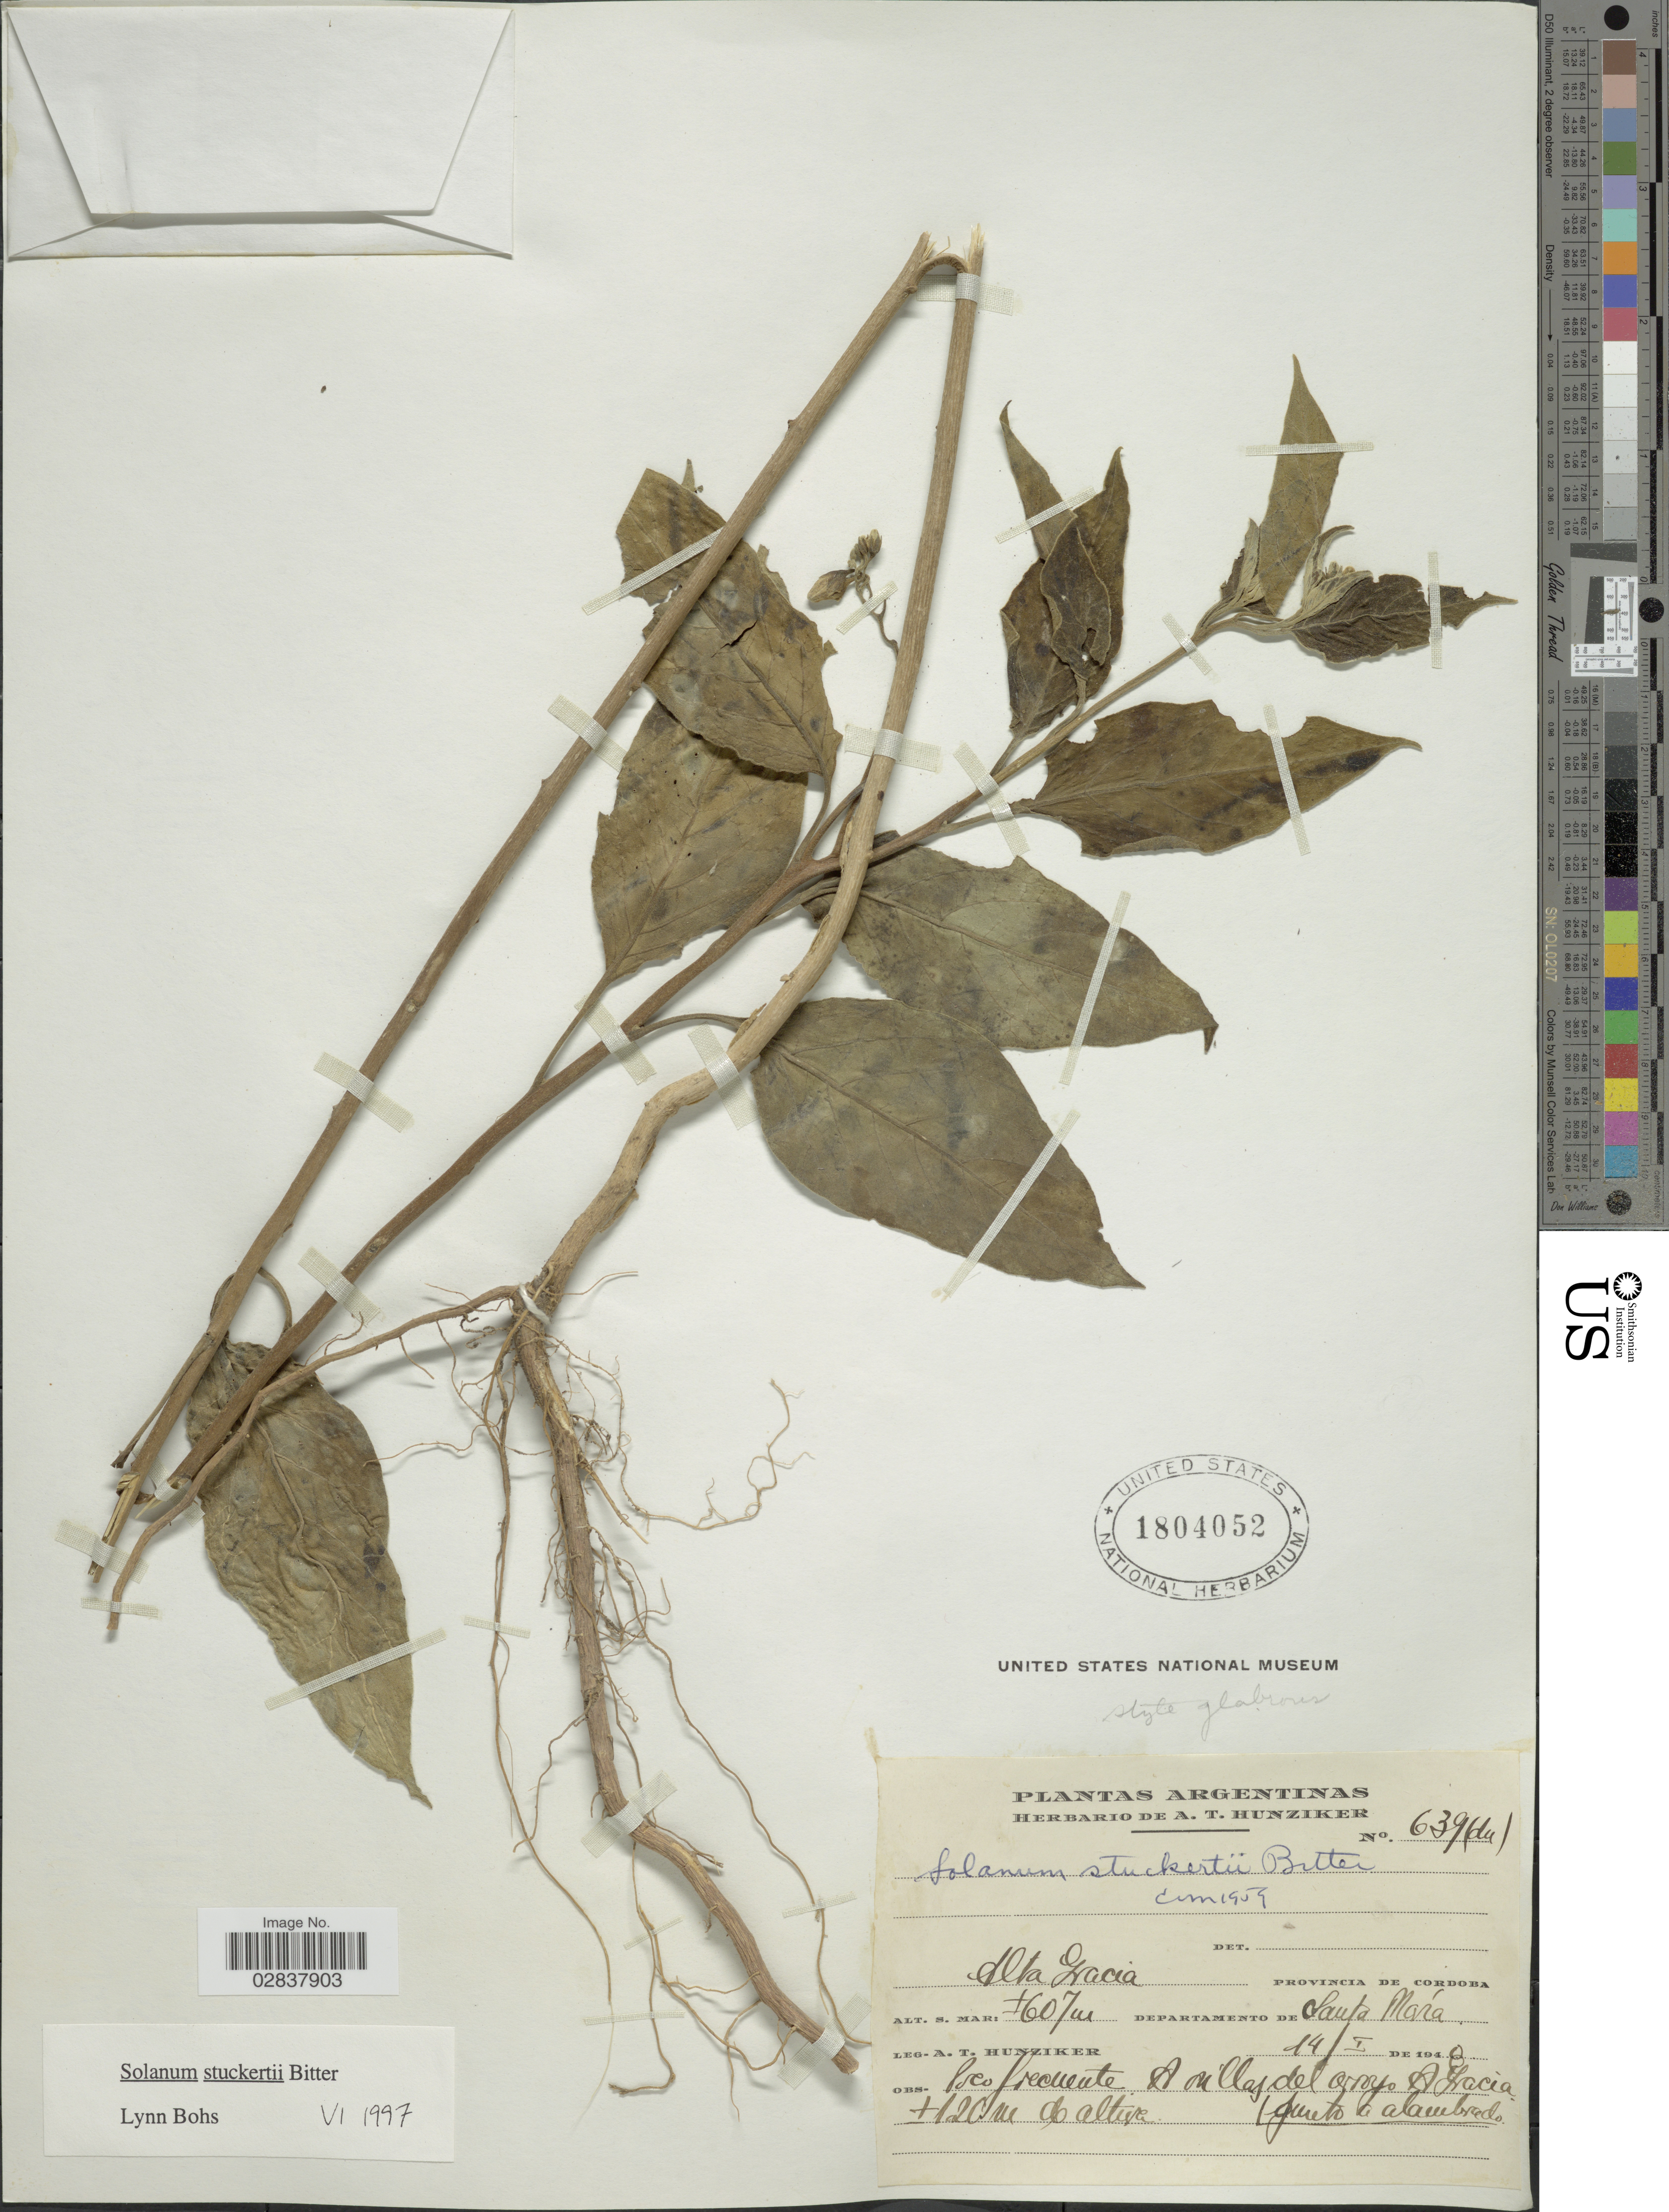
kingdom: Plantae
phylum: Tracheophyta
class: Magnoliopsida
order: Solanales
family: Solanaceae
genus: Solanum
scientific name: Solanum stuckertii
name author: Bitter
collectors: A. T. Hunziker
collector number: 639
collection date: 1940-01-14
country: Argentina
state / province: Cordoba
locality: Alta Gracia, Departamento Santa María.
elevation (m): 607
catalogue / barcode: US 1804052